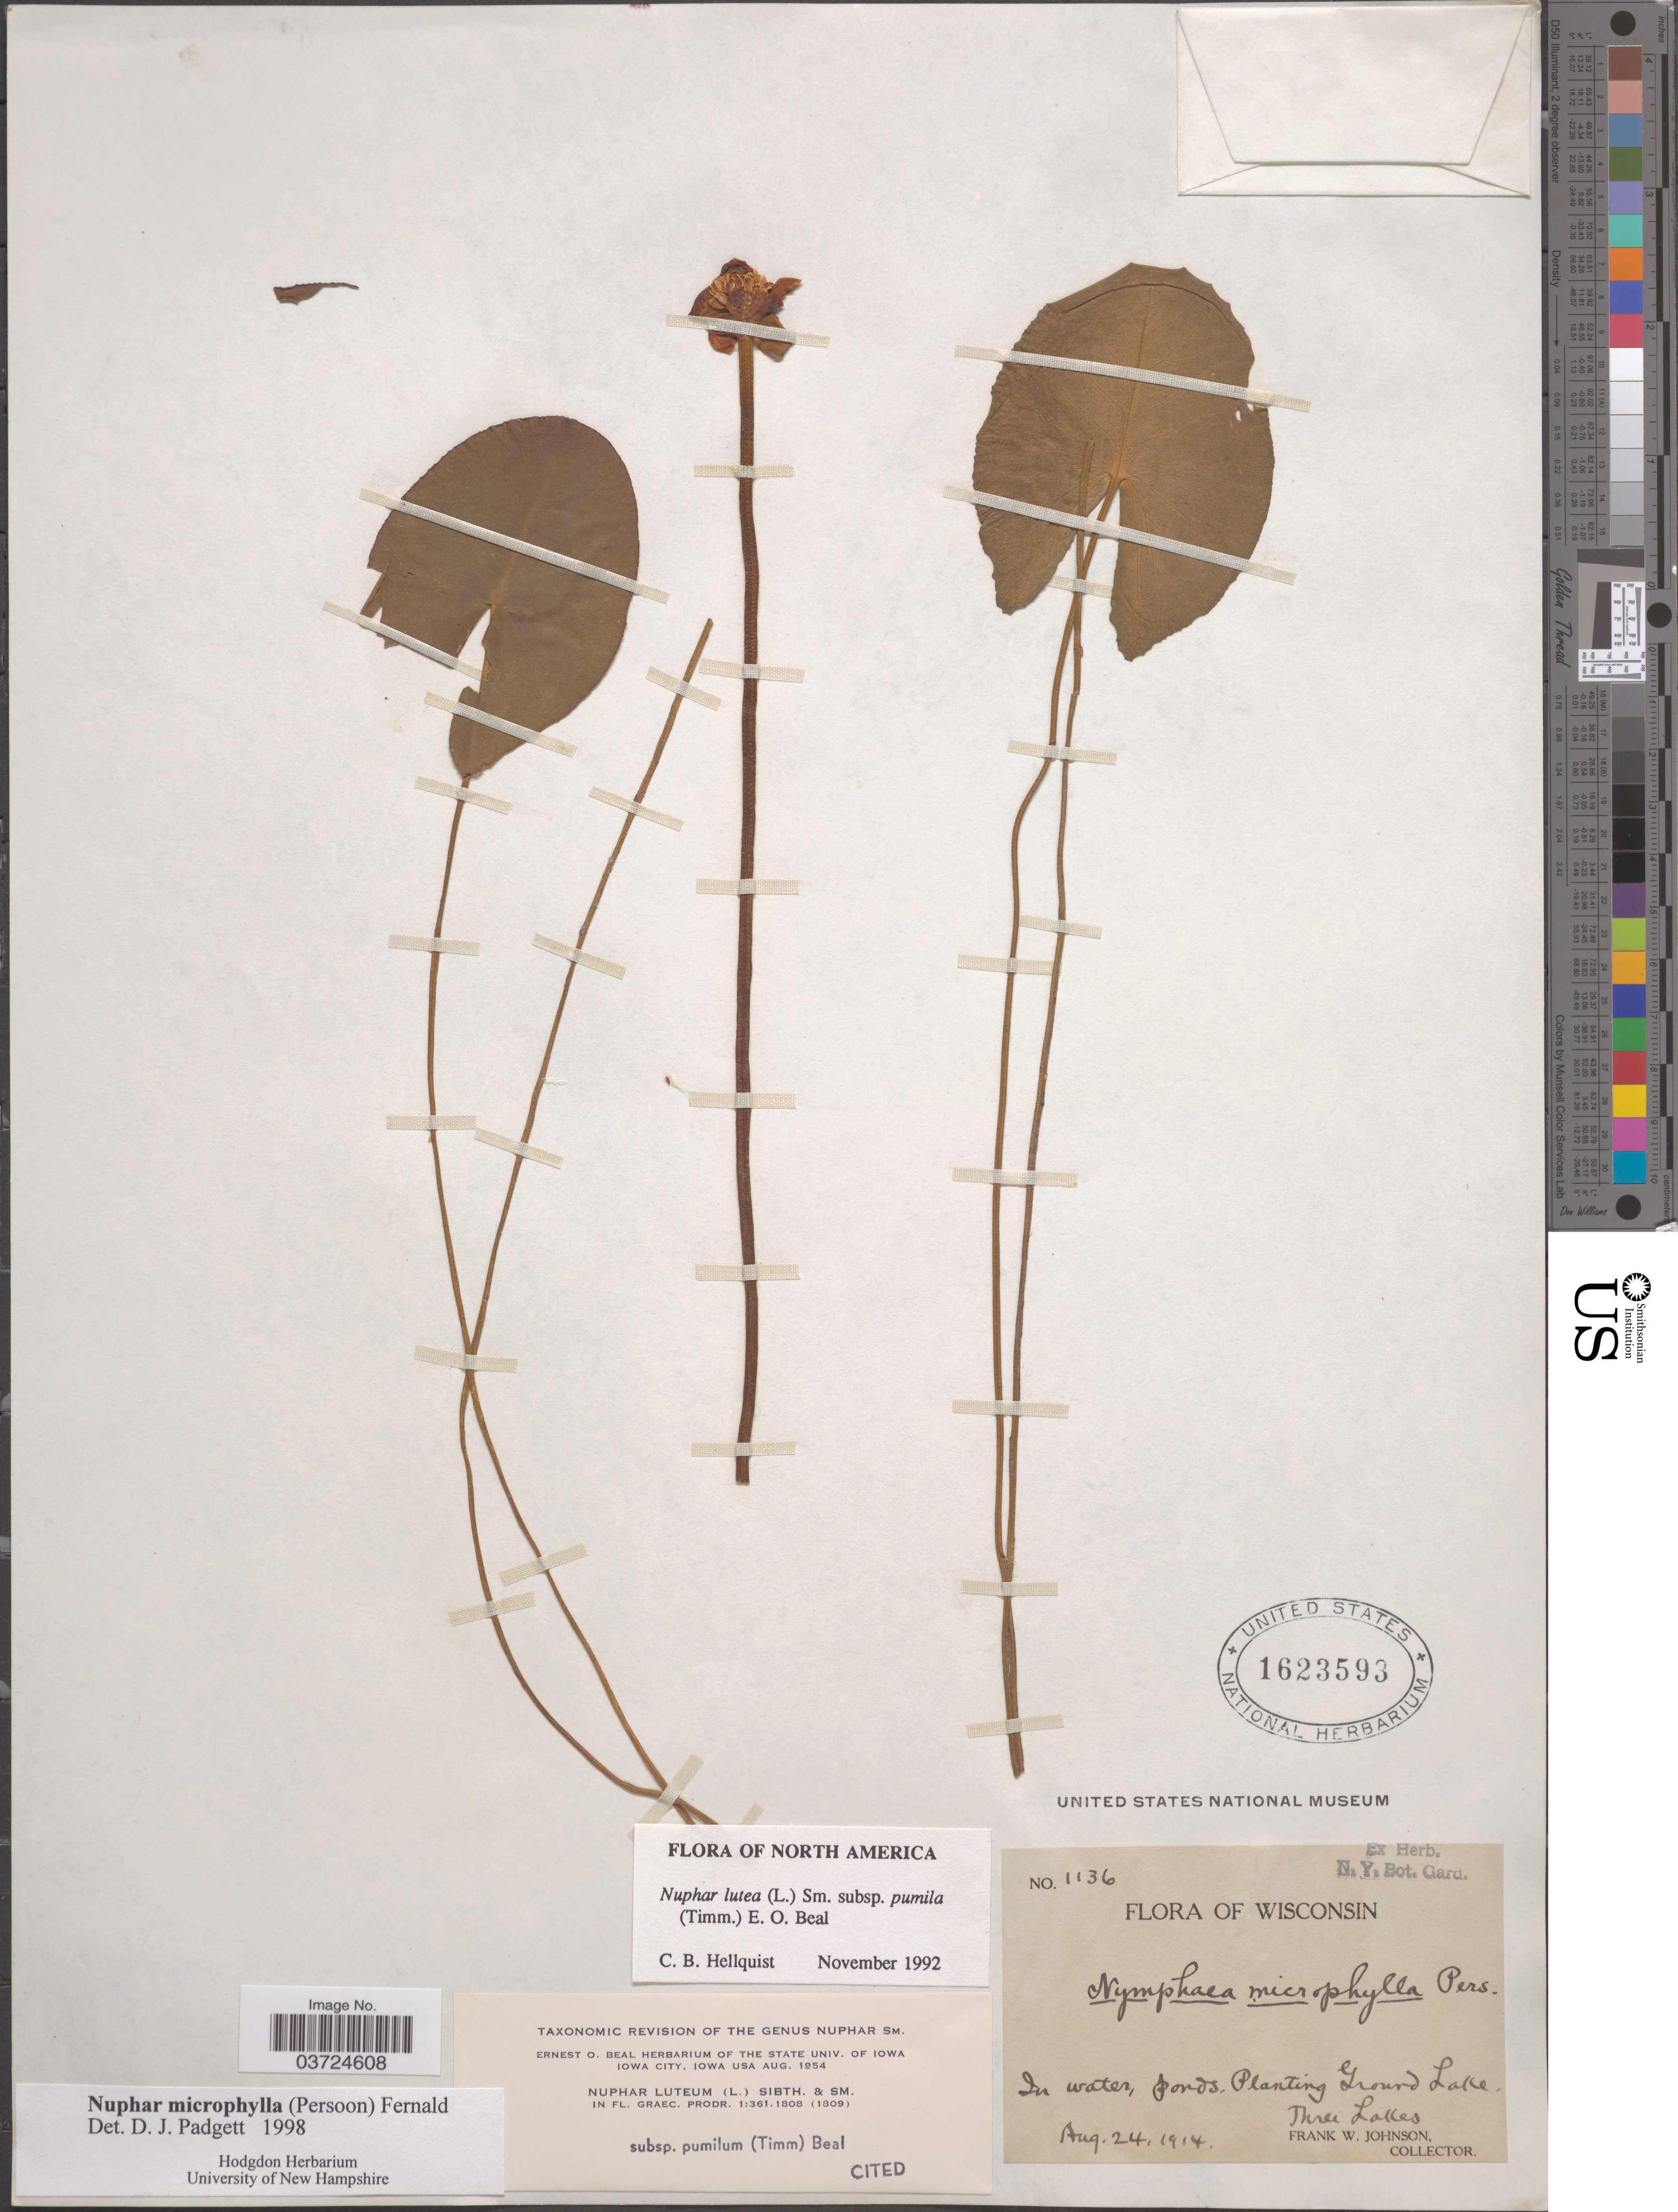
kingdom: Plantae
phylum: Tracheophyta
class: Magnoliopsida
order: Nymphaeales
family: Nymphaeaceae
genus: Nuphar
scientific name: Nuphar microphylla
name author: (Pers.) Fernald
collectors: F. W. Johnson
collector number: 1136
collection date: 1914-08-24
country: United States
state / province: Wisconsin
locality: In water, ponds, Planting Ground Lake. Three Lakes.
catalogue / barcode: US 1623593